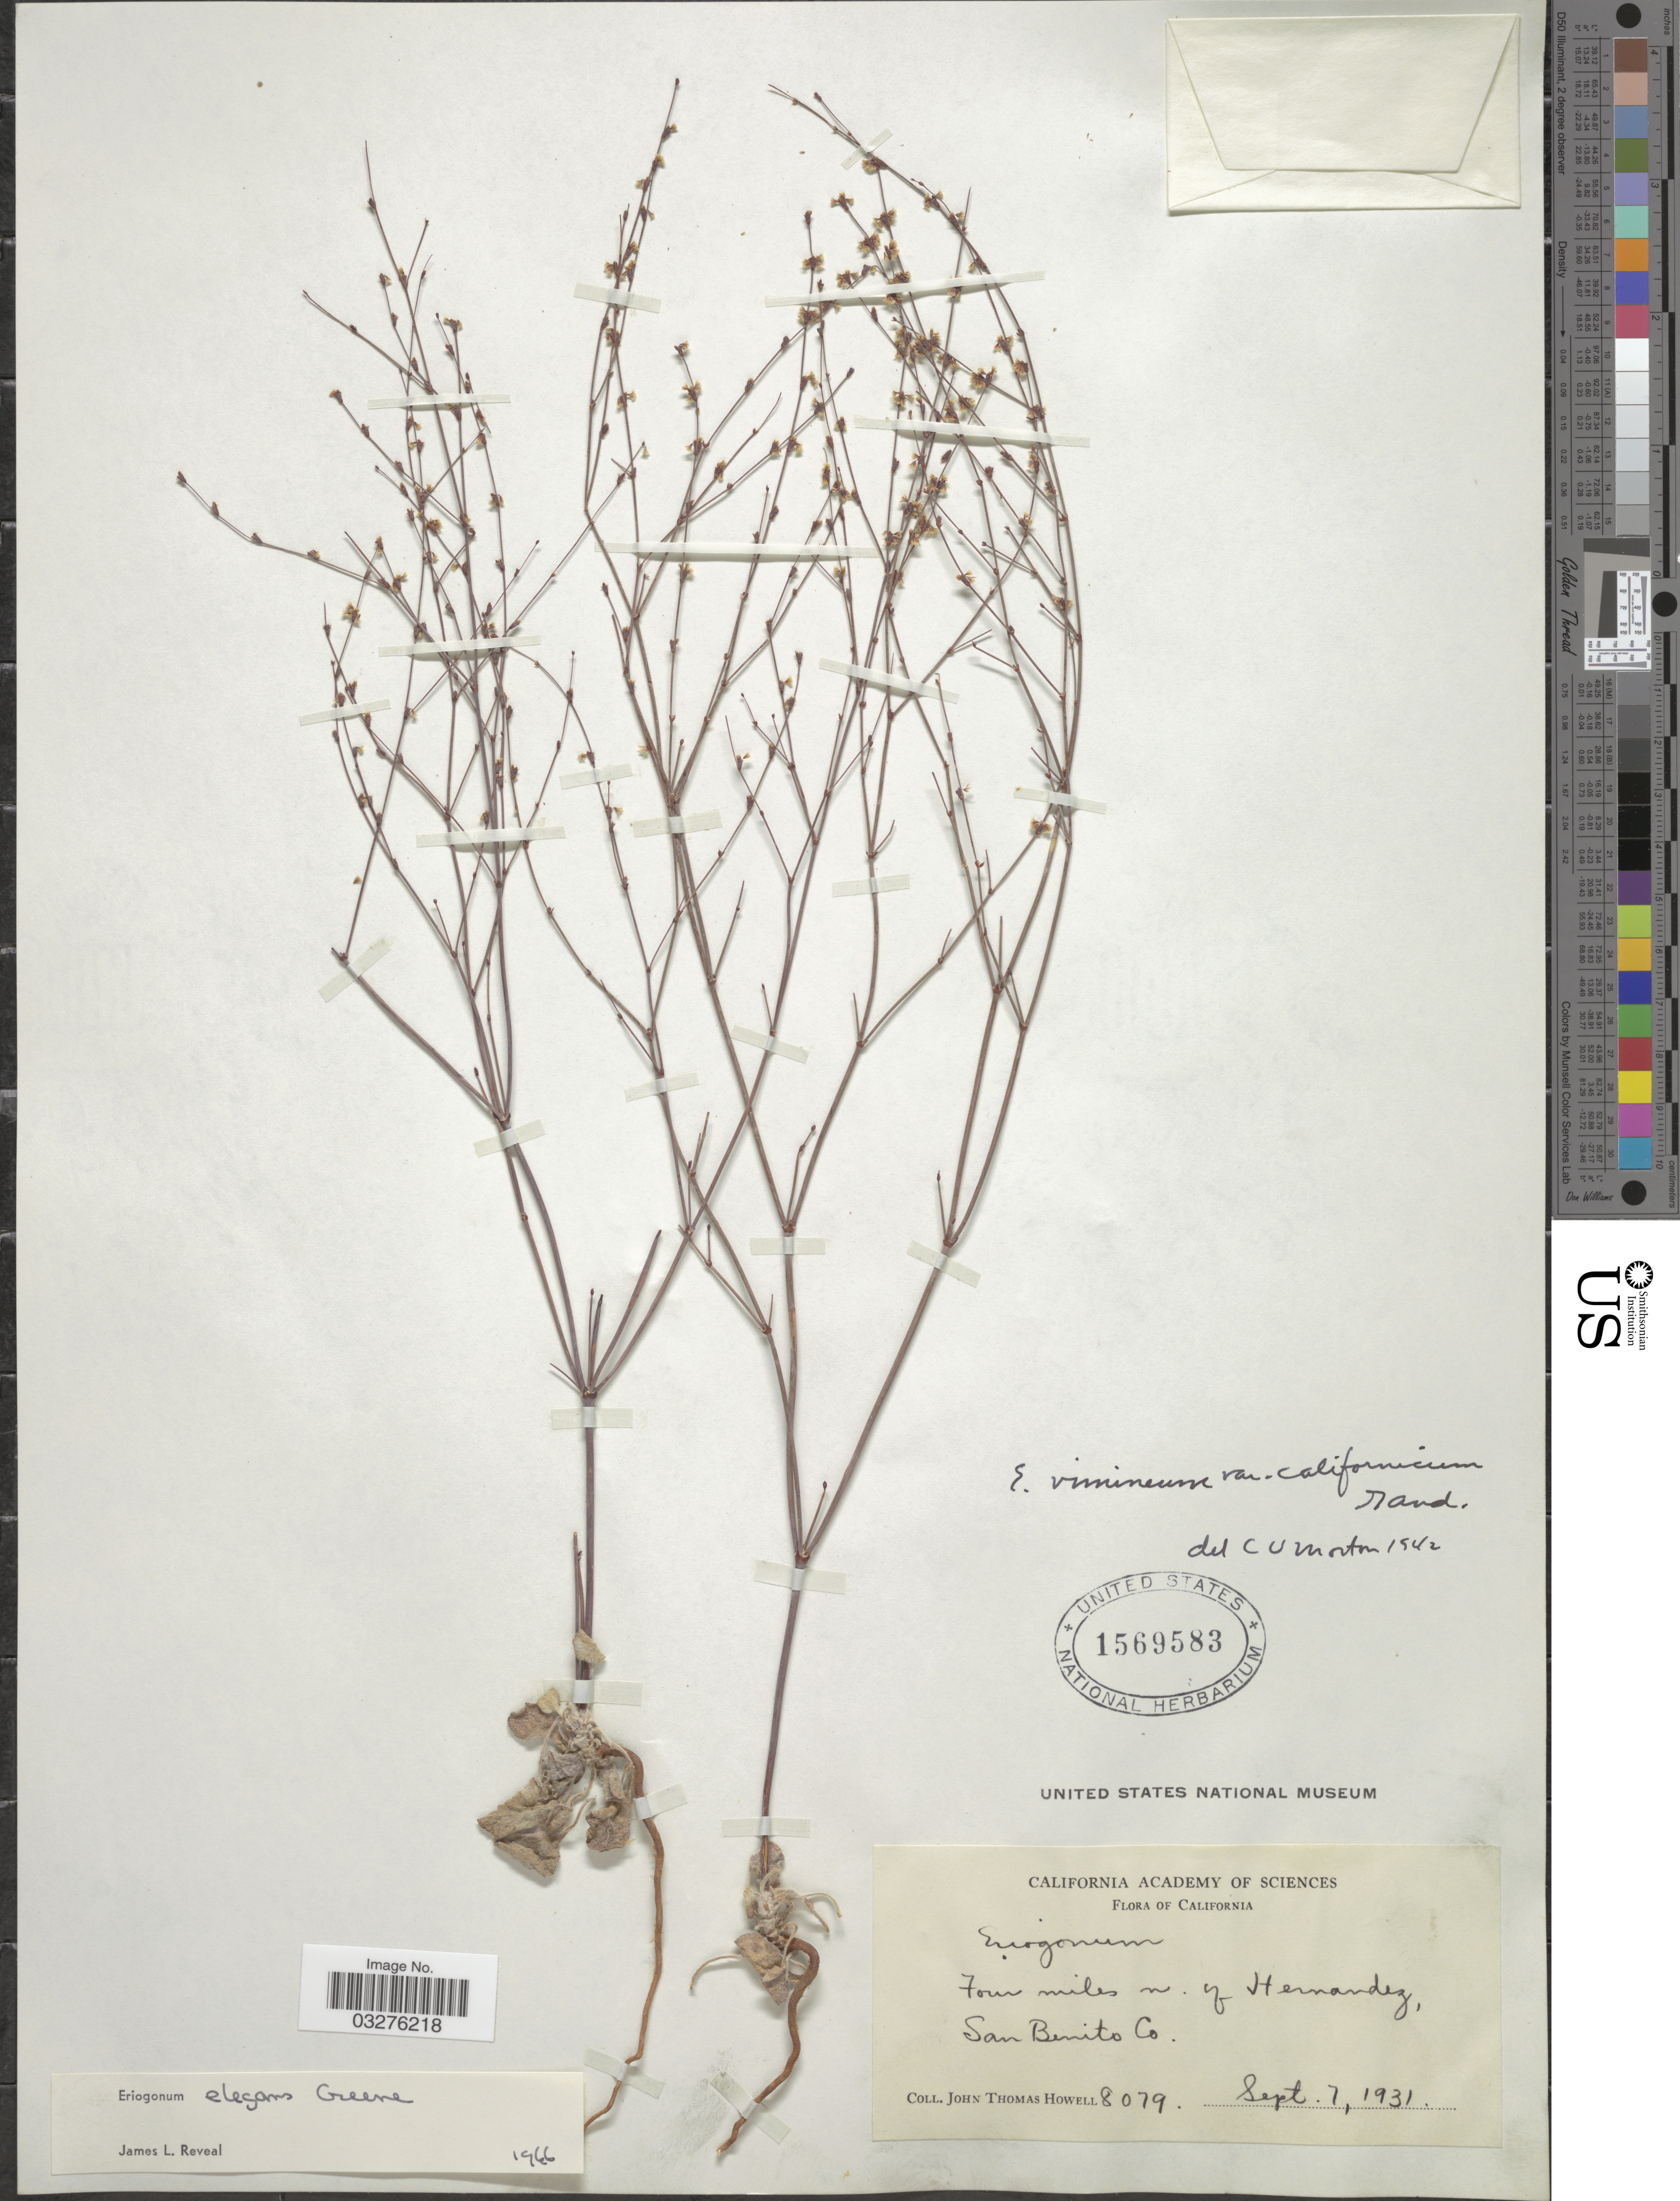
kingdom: Plantae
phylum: Tracheophyta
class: Magnoliopsida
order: Caryophyllales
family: Polygonaceae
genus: Eriogonum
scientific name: Eriogonum elegans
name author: Greene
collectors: J. T. Howell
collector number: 8079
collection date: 1931-09-07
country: United States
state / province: California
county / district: San Benito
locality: Four miles n. of Hernandez, San Benito Co.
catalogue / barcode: US 1569583